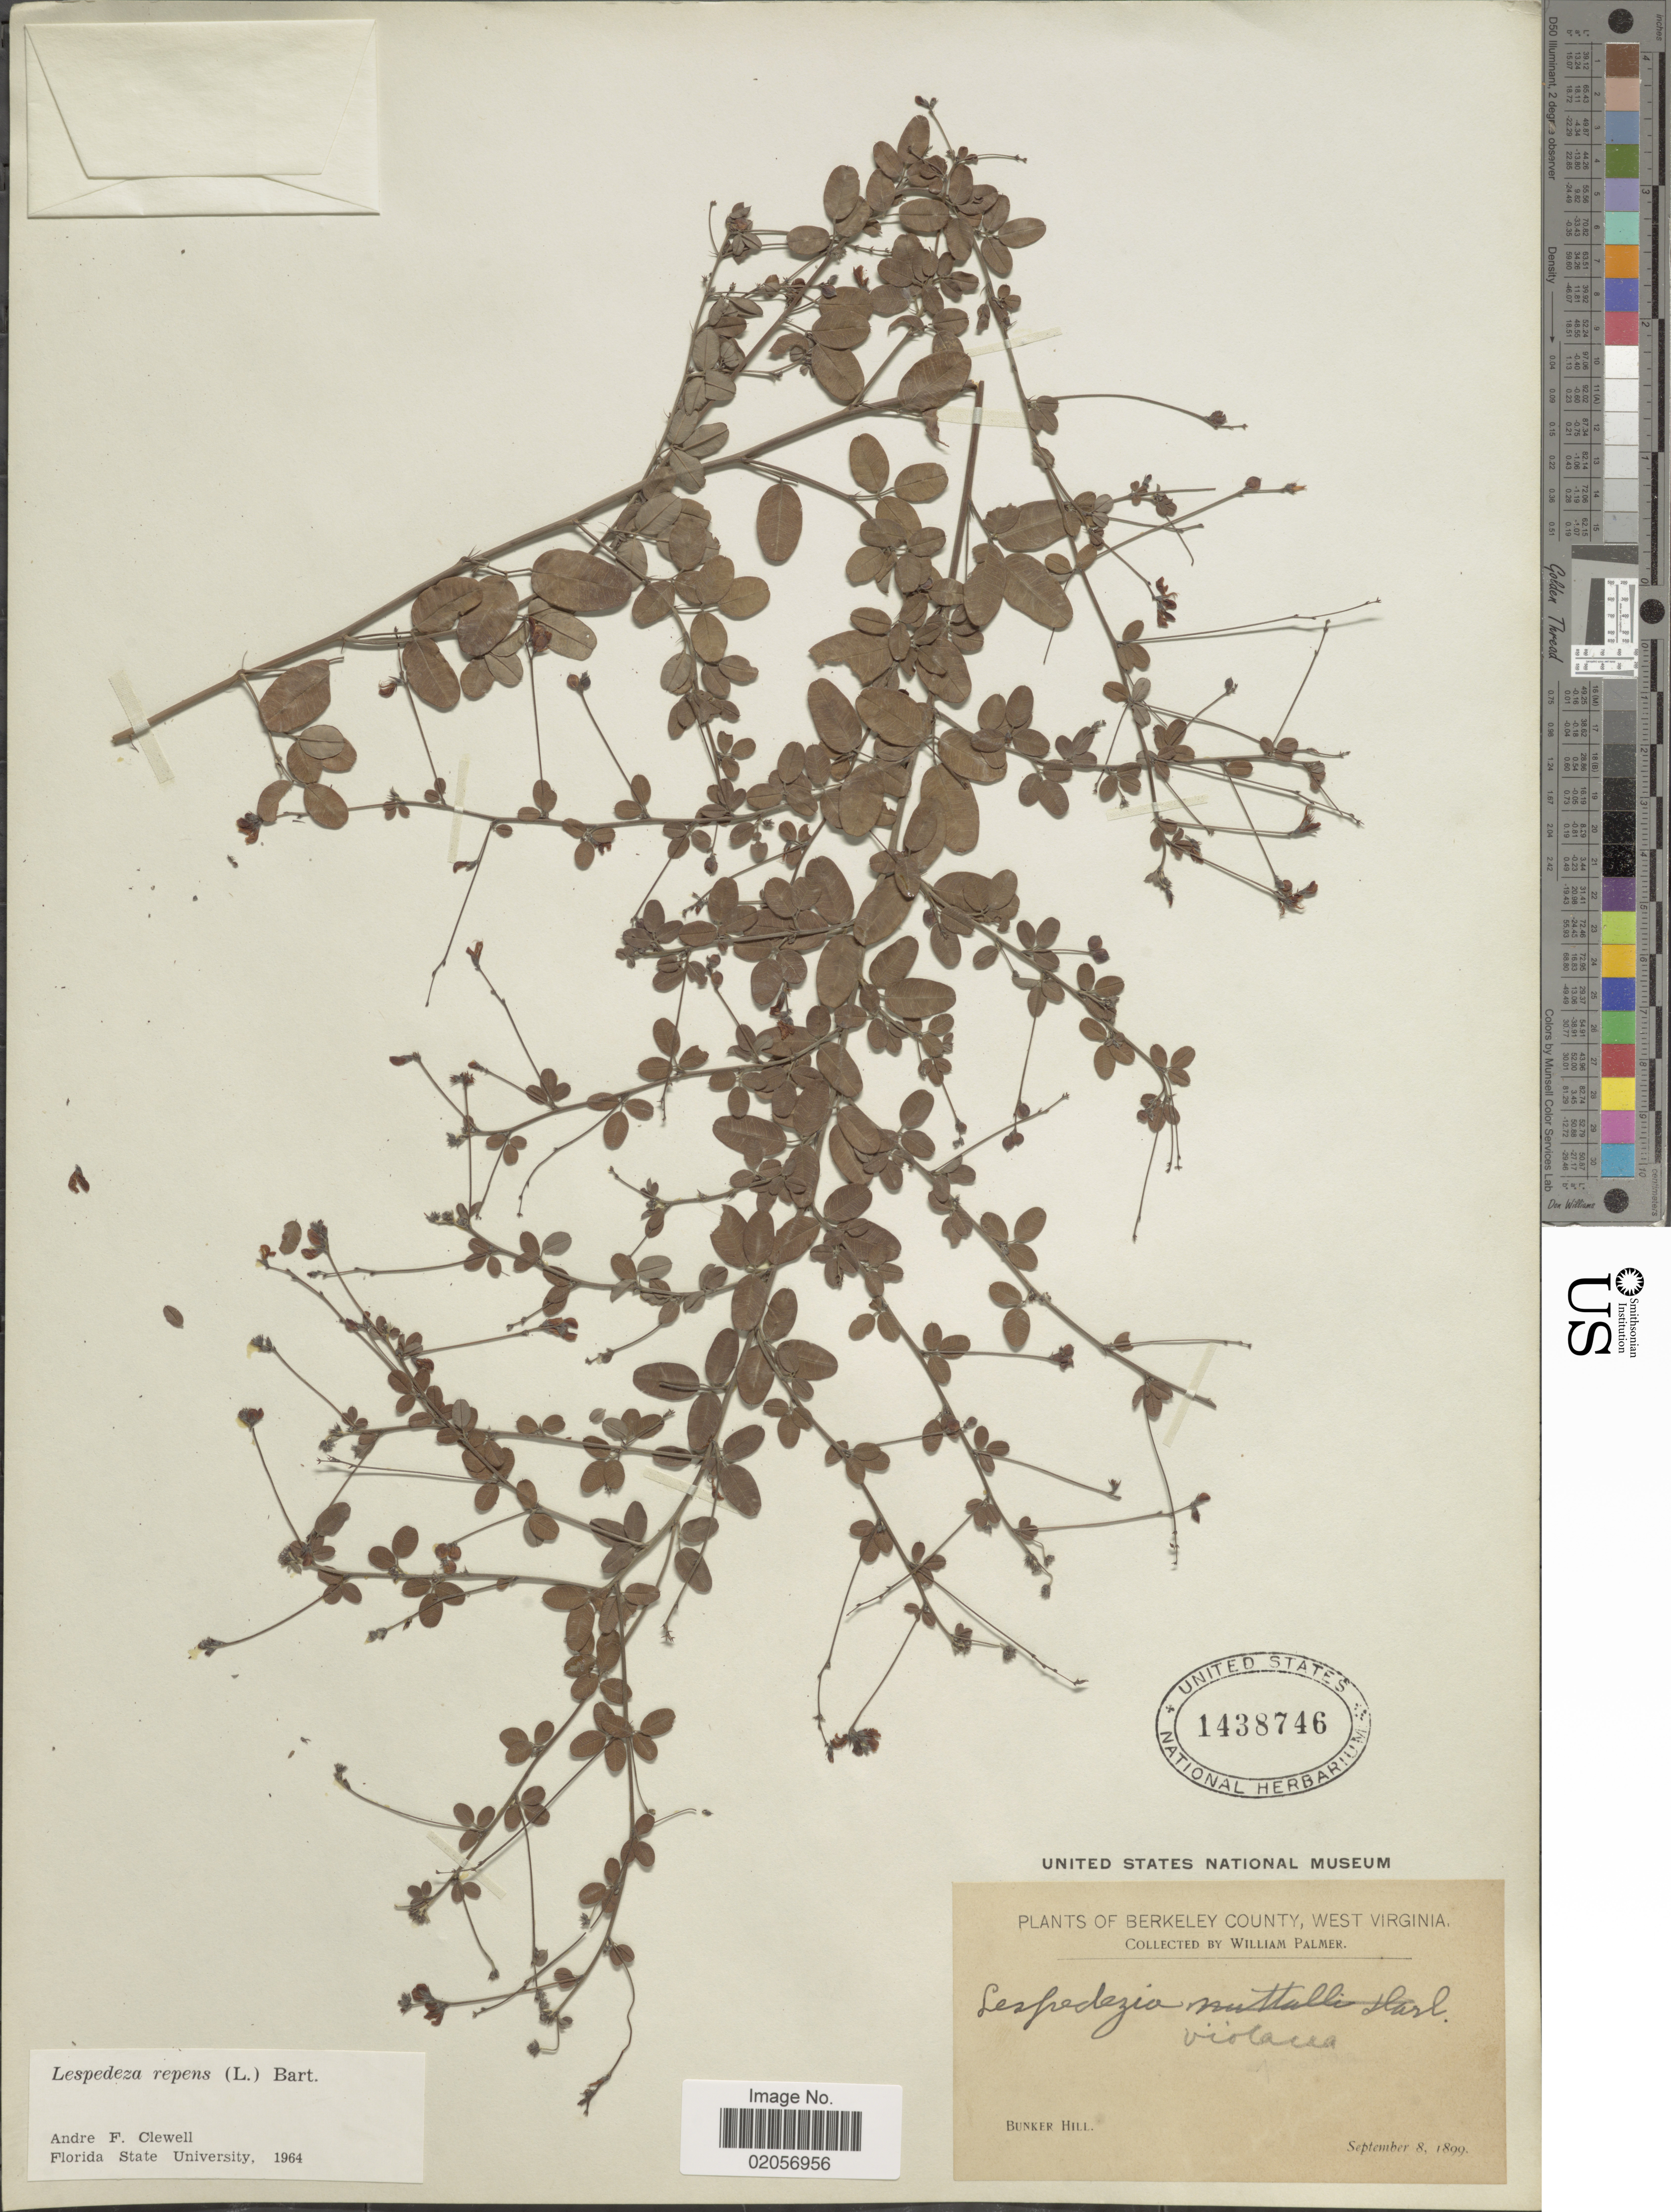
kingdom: Plantae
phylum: Tracheophyta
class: Magnoliopsida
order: Fabales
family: Fabaceae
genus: Lespedeza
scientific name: Lespedeza repens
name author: (L.) W.P.C. Barton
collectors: W. Palmer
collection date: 1899-09-08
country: United States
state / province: West Virginia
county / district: Berkeley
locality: Berkeley County, Bunker Hill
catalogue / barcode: US 1438746